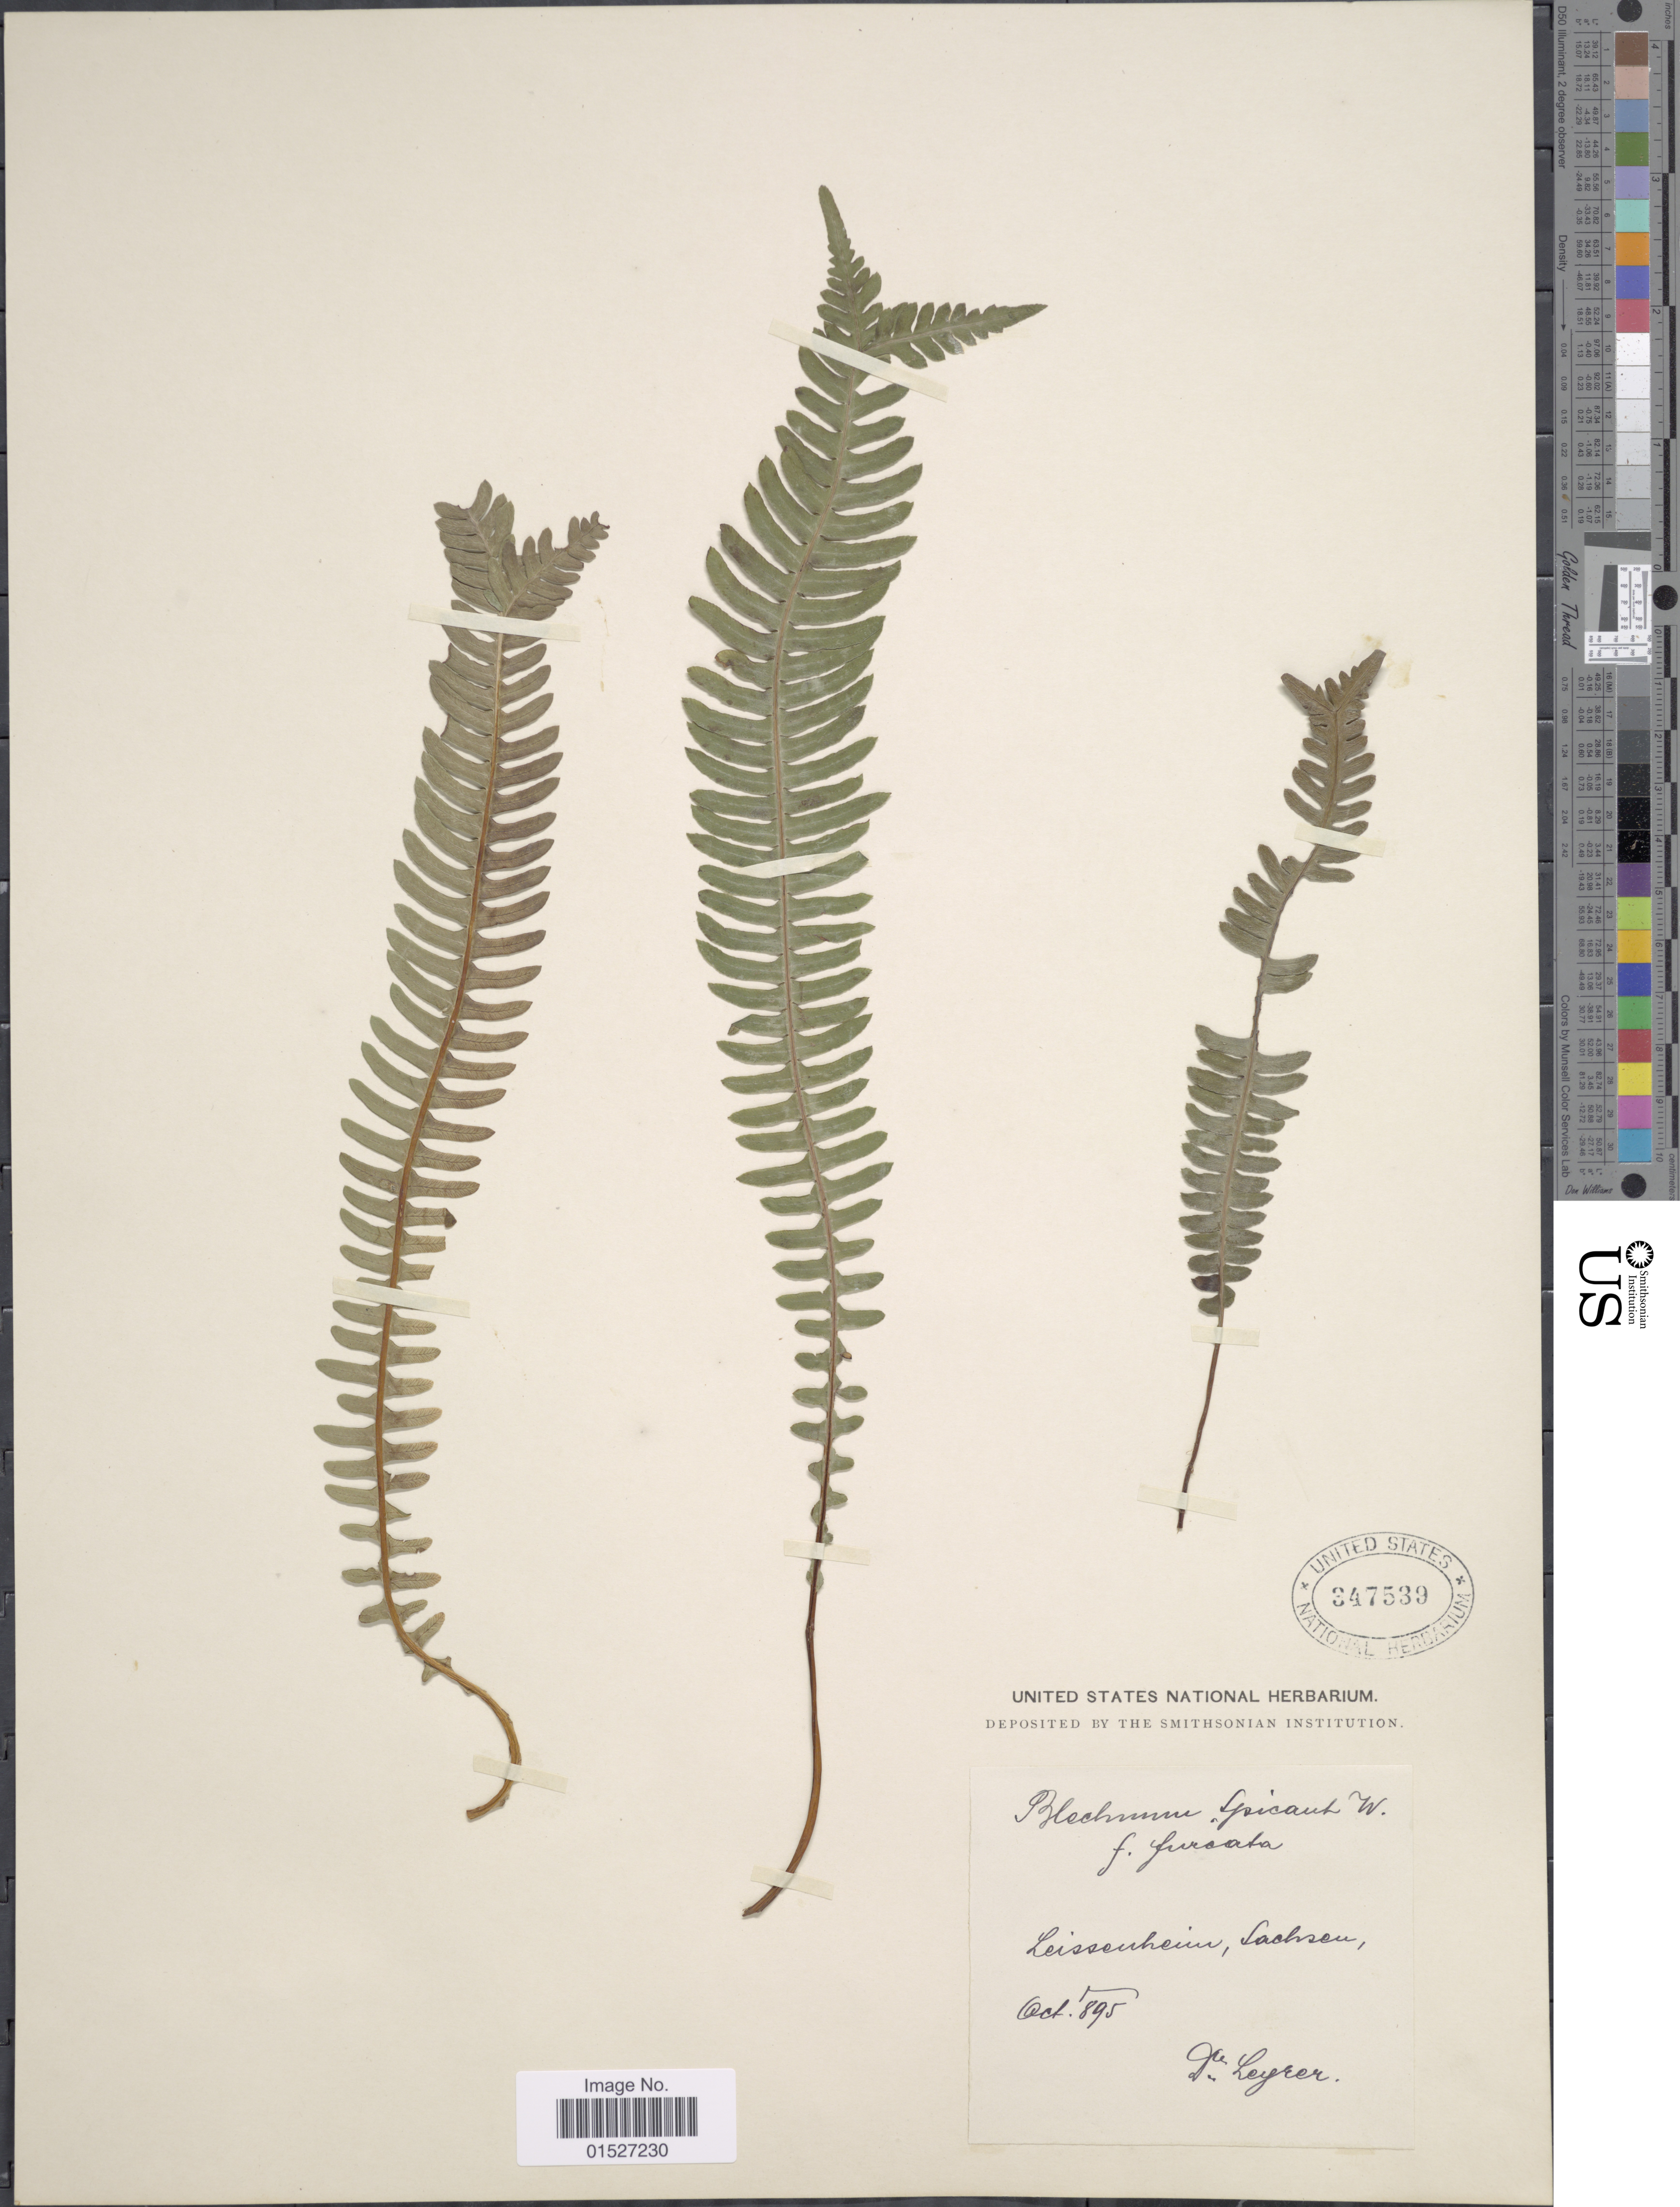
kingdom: Plantae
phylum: Tracheophyta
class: Polypodiopsida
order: Polypodiales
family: Blechnaceae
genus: Blechnum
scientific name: Blechnum spicant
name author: (L.) Sm.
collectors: Leyrer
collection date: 1895-10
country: Germany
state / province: Sachsen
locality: Leissenheim, Sachsen.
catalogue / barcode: US 347539